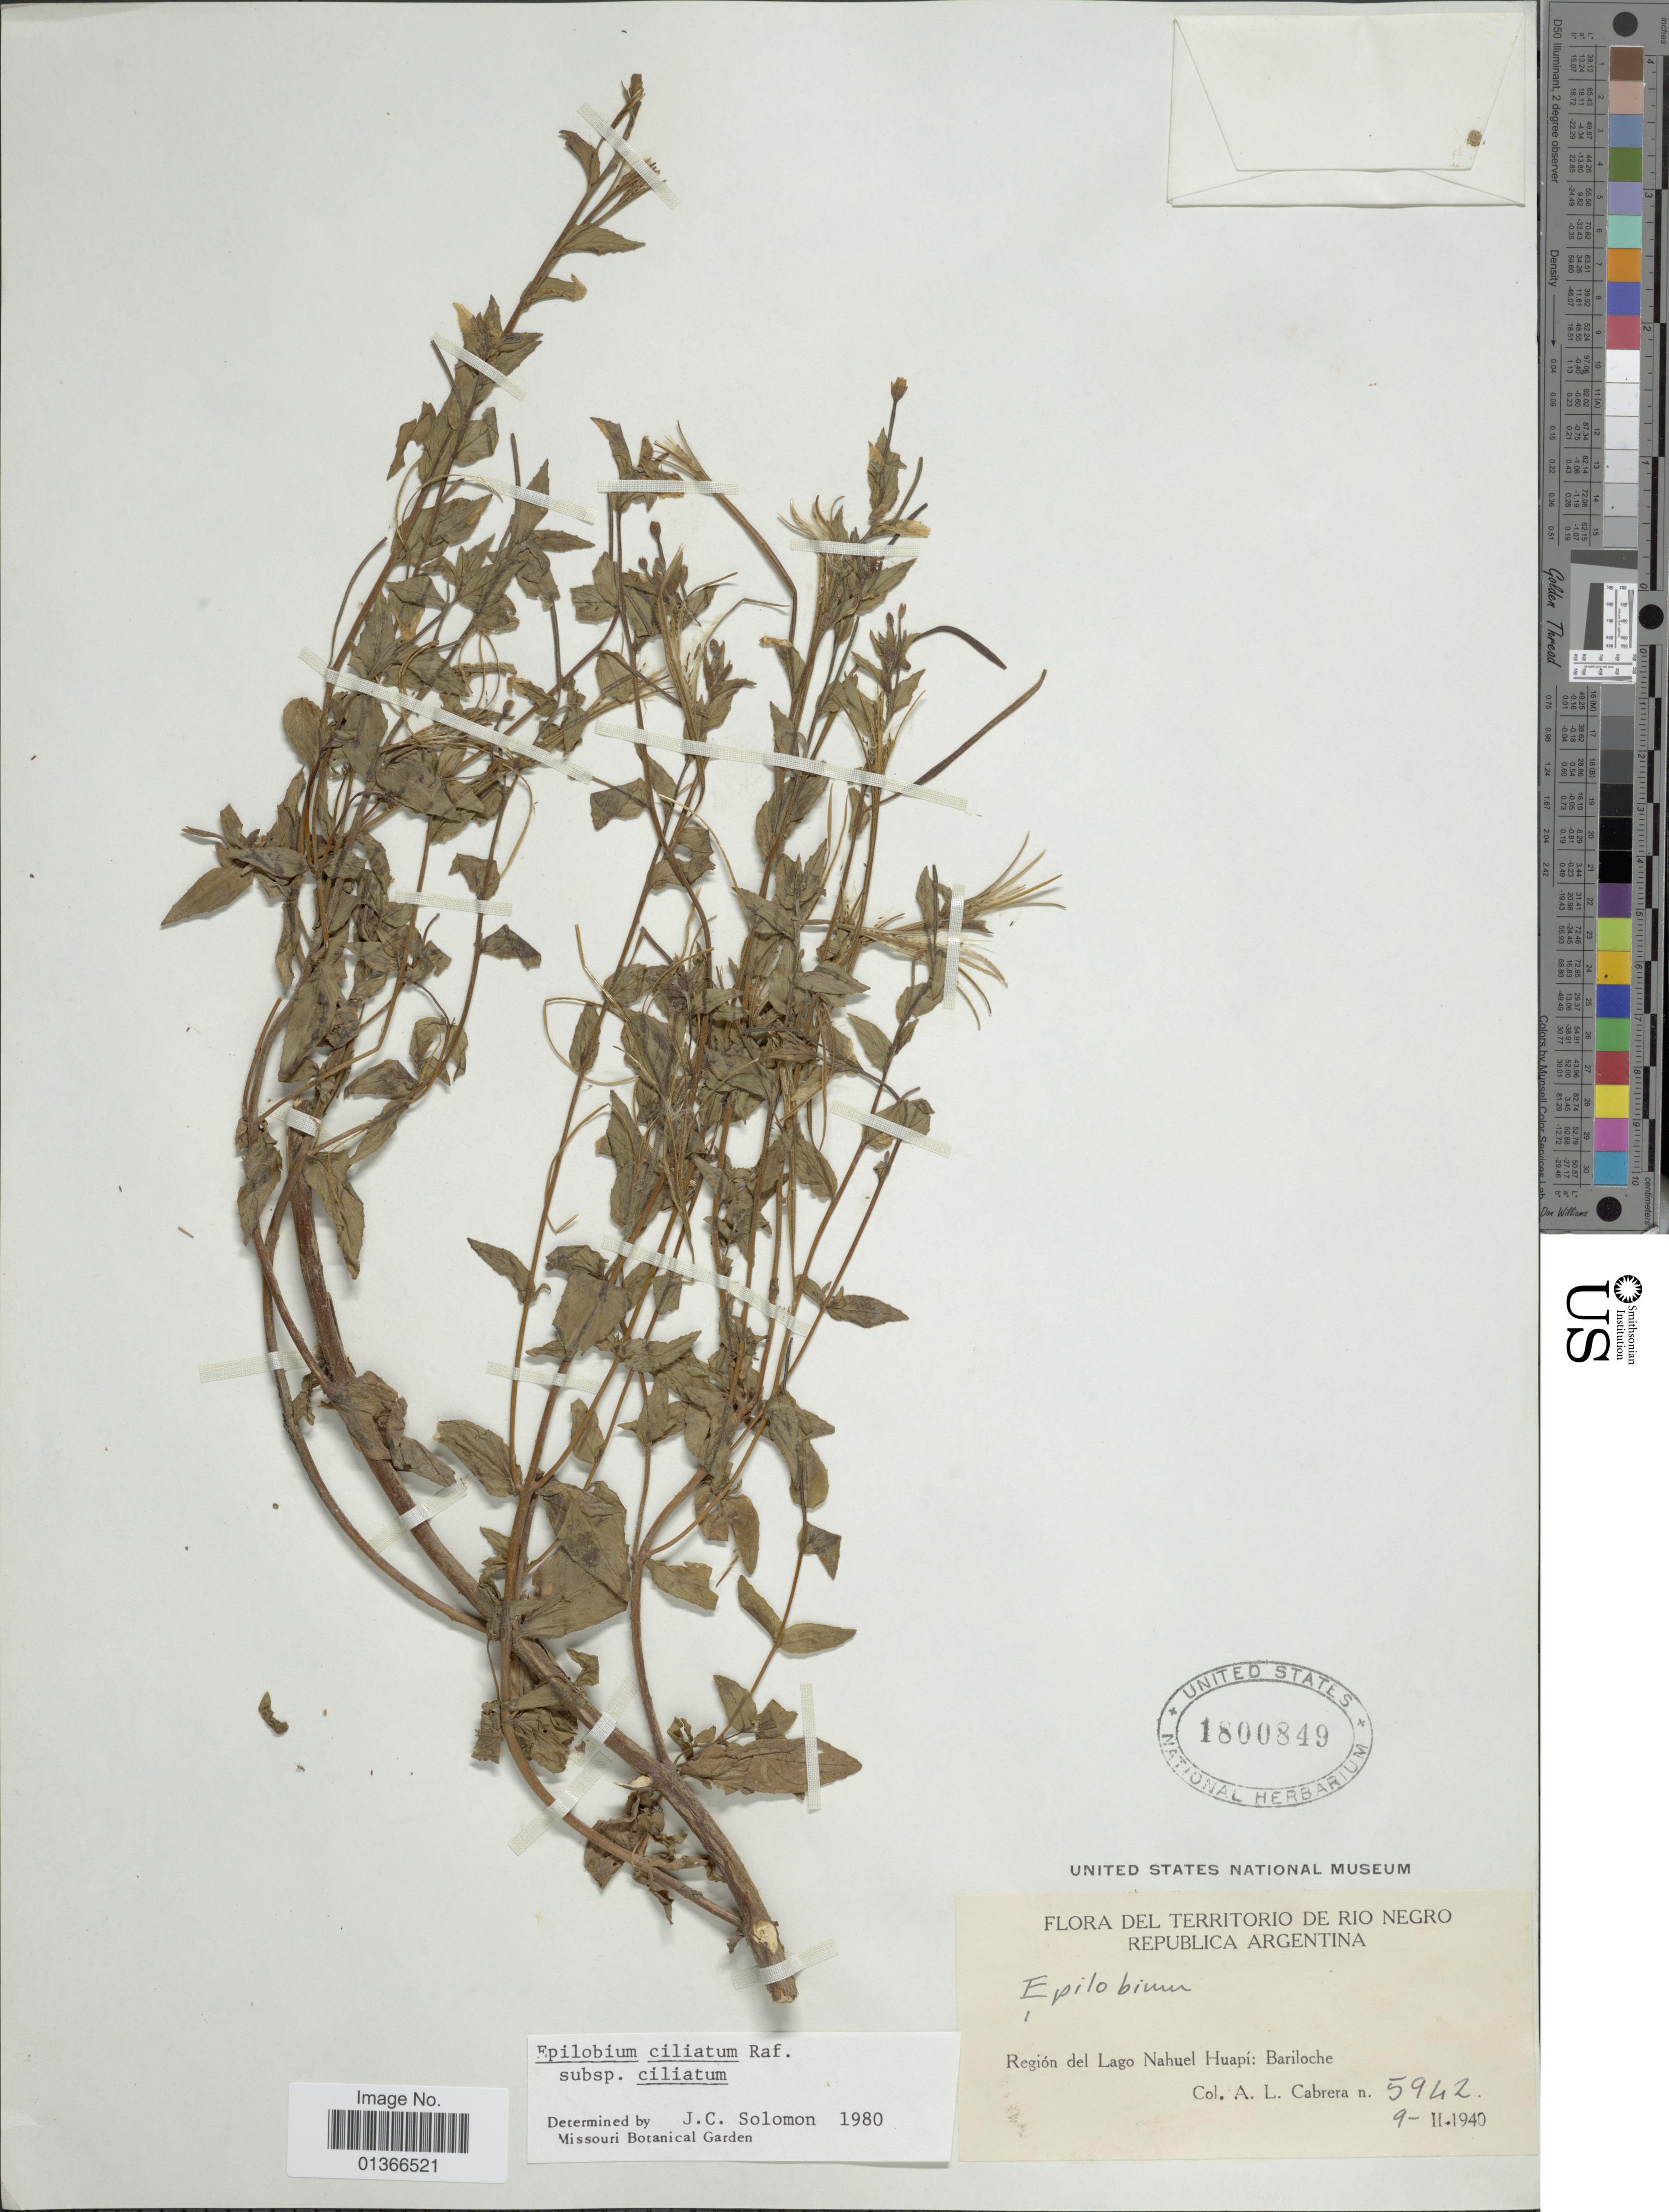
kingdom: Plantae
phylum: Tracheophyta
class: Magnoliopsida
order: Myrtales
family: Onagraceae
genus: Epilobium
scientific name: Epilobium ciliatum subsp. ciliatum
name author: Raf.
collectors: A. L. Cabrera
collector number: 5942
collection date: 1940-02-09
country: Argentina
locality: Región del Lago Nahuel Huapí: Bariloche.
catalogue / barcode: US 1800849